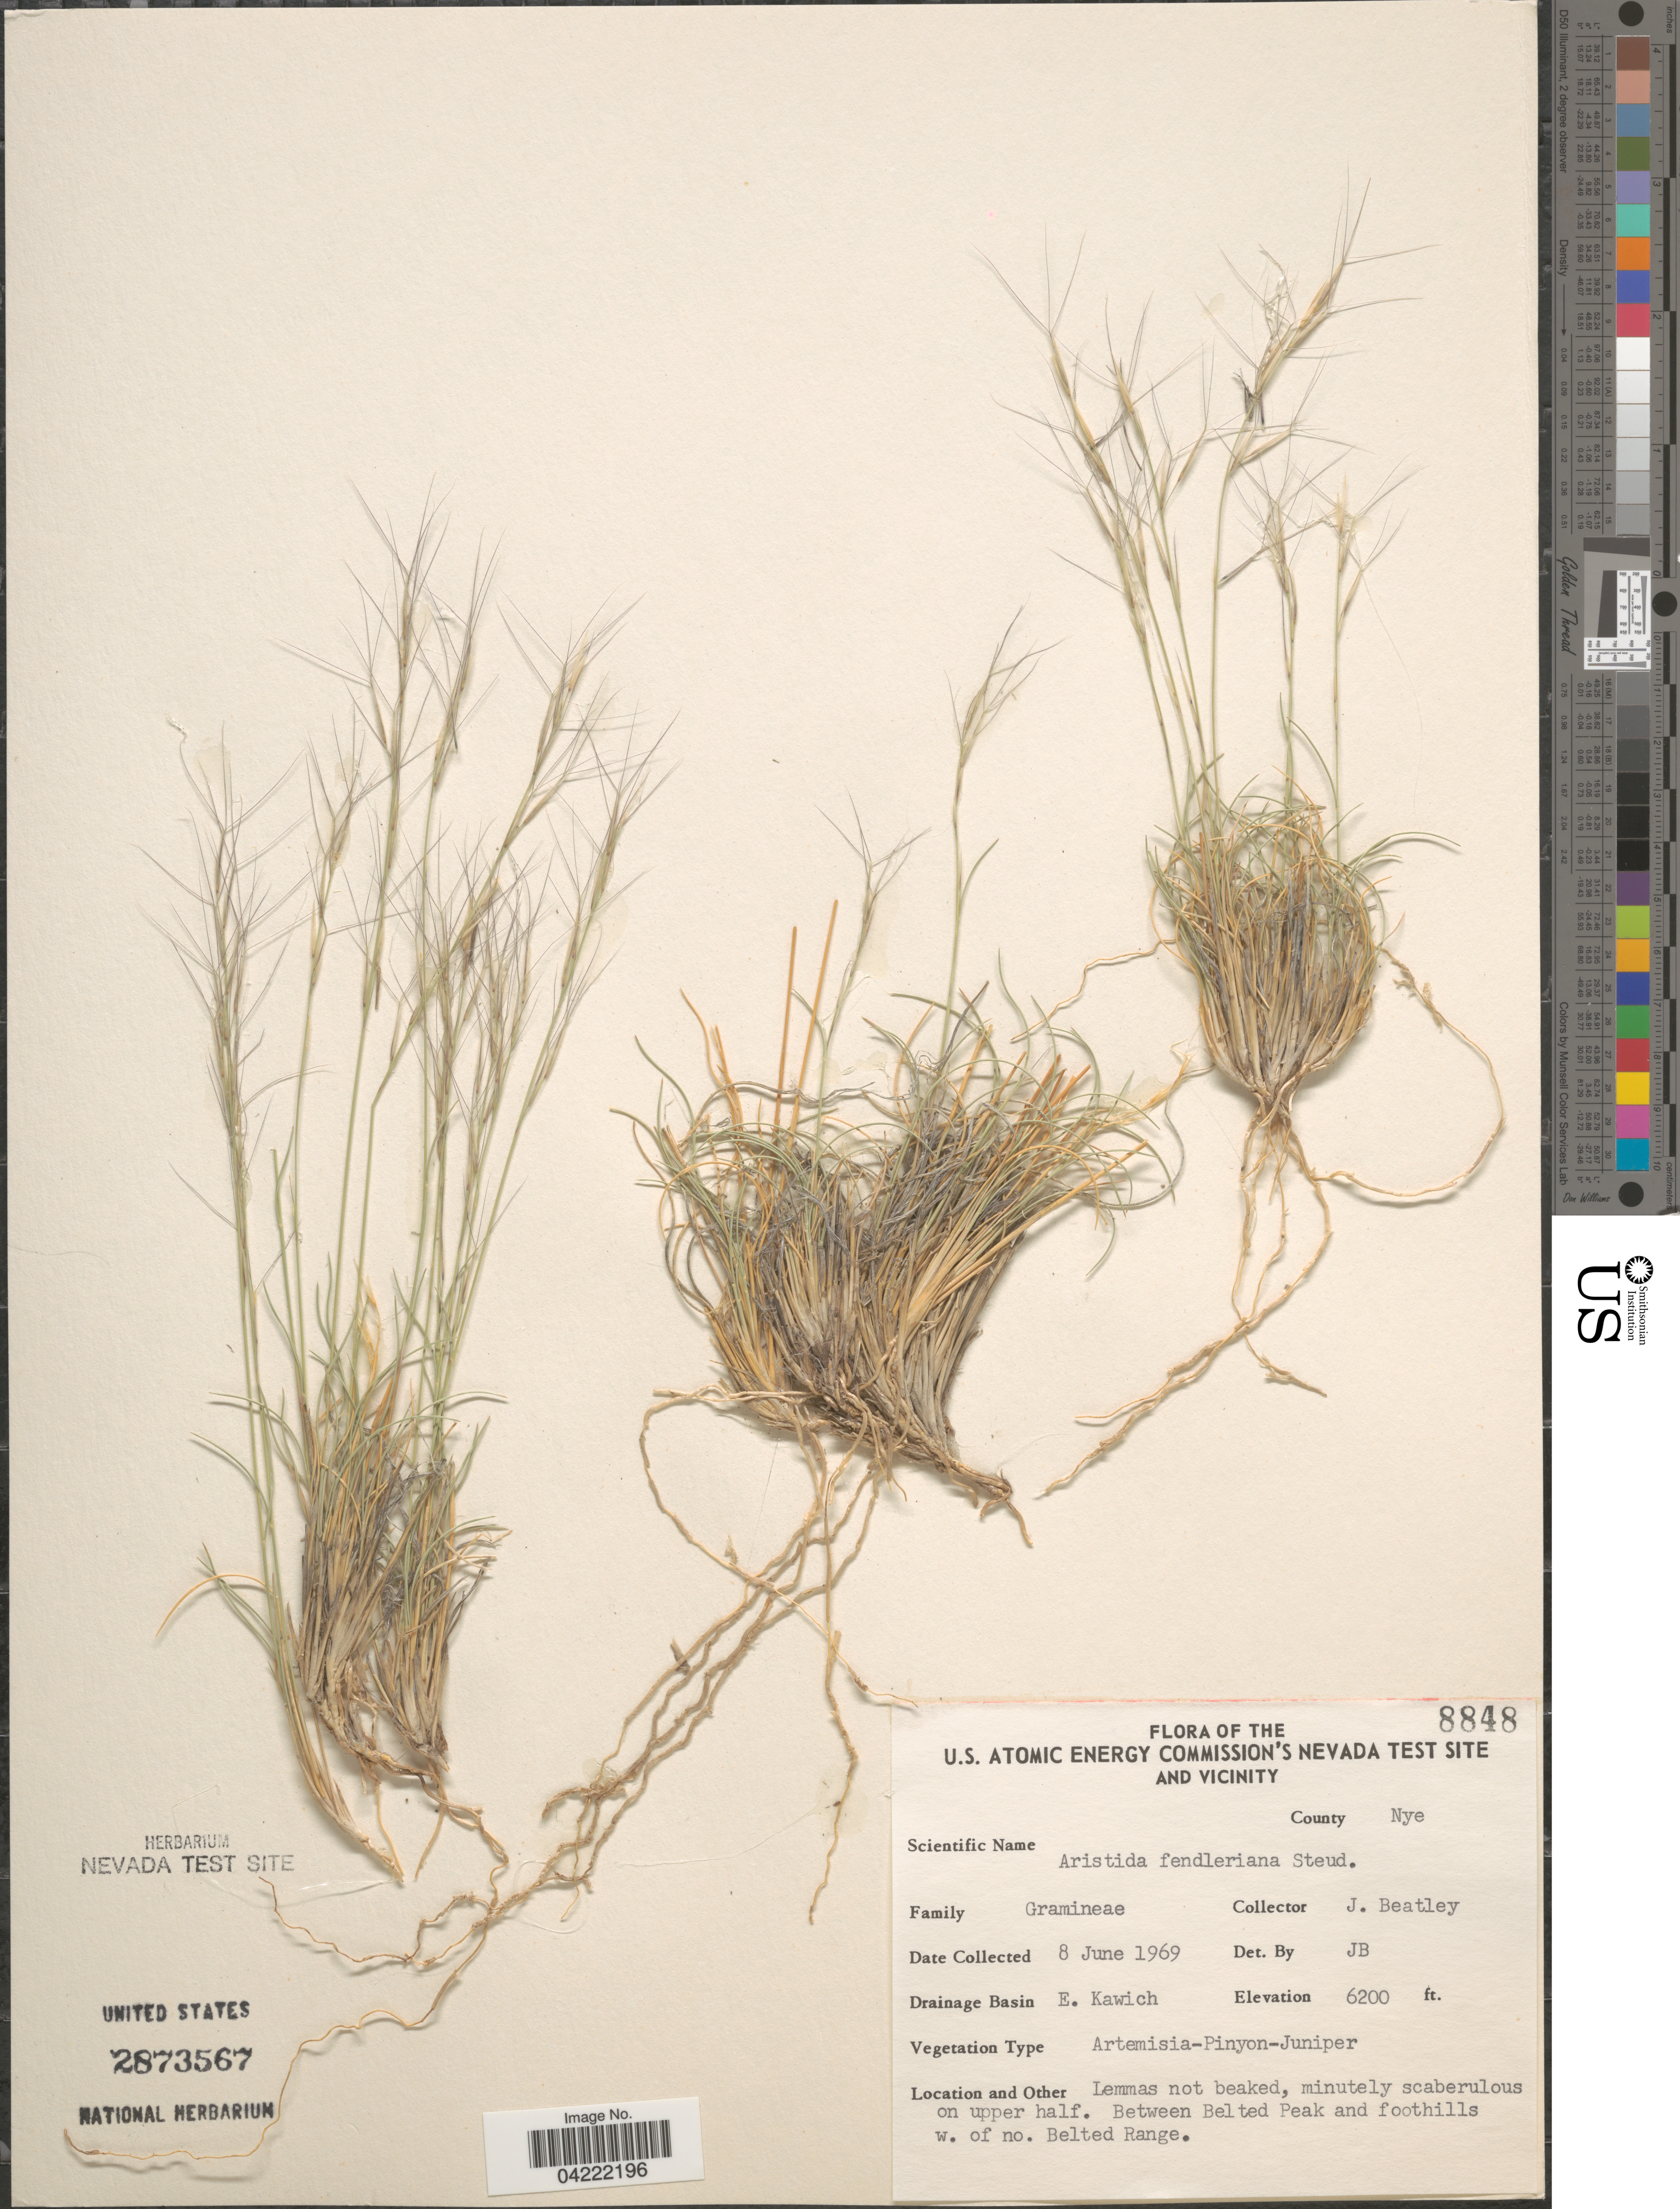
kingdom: Plantae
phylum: Tracheophyta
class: Liliopsida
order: Poales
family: Poaceae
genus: Aristida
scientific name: Aristida purpurea var. fendleriana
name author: (Steud.) Vasey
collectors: J. C. Beatley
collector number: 8848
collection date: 1969-06-08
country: United States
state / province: Nevada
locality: U.S. Atomic Energy Commission's Nevada Test Site And Vicinity. County Nye. Drainage Basin E. Kawich. Between Belted Peak and foothills w. of no. Belted Range.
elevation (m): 1890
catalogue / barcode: US 2873567